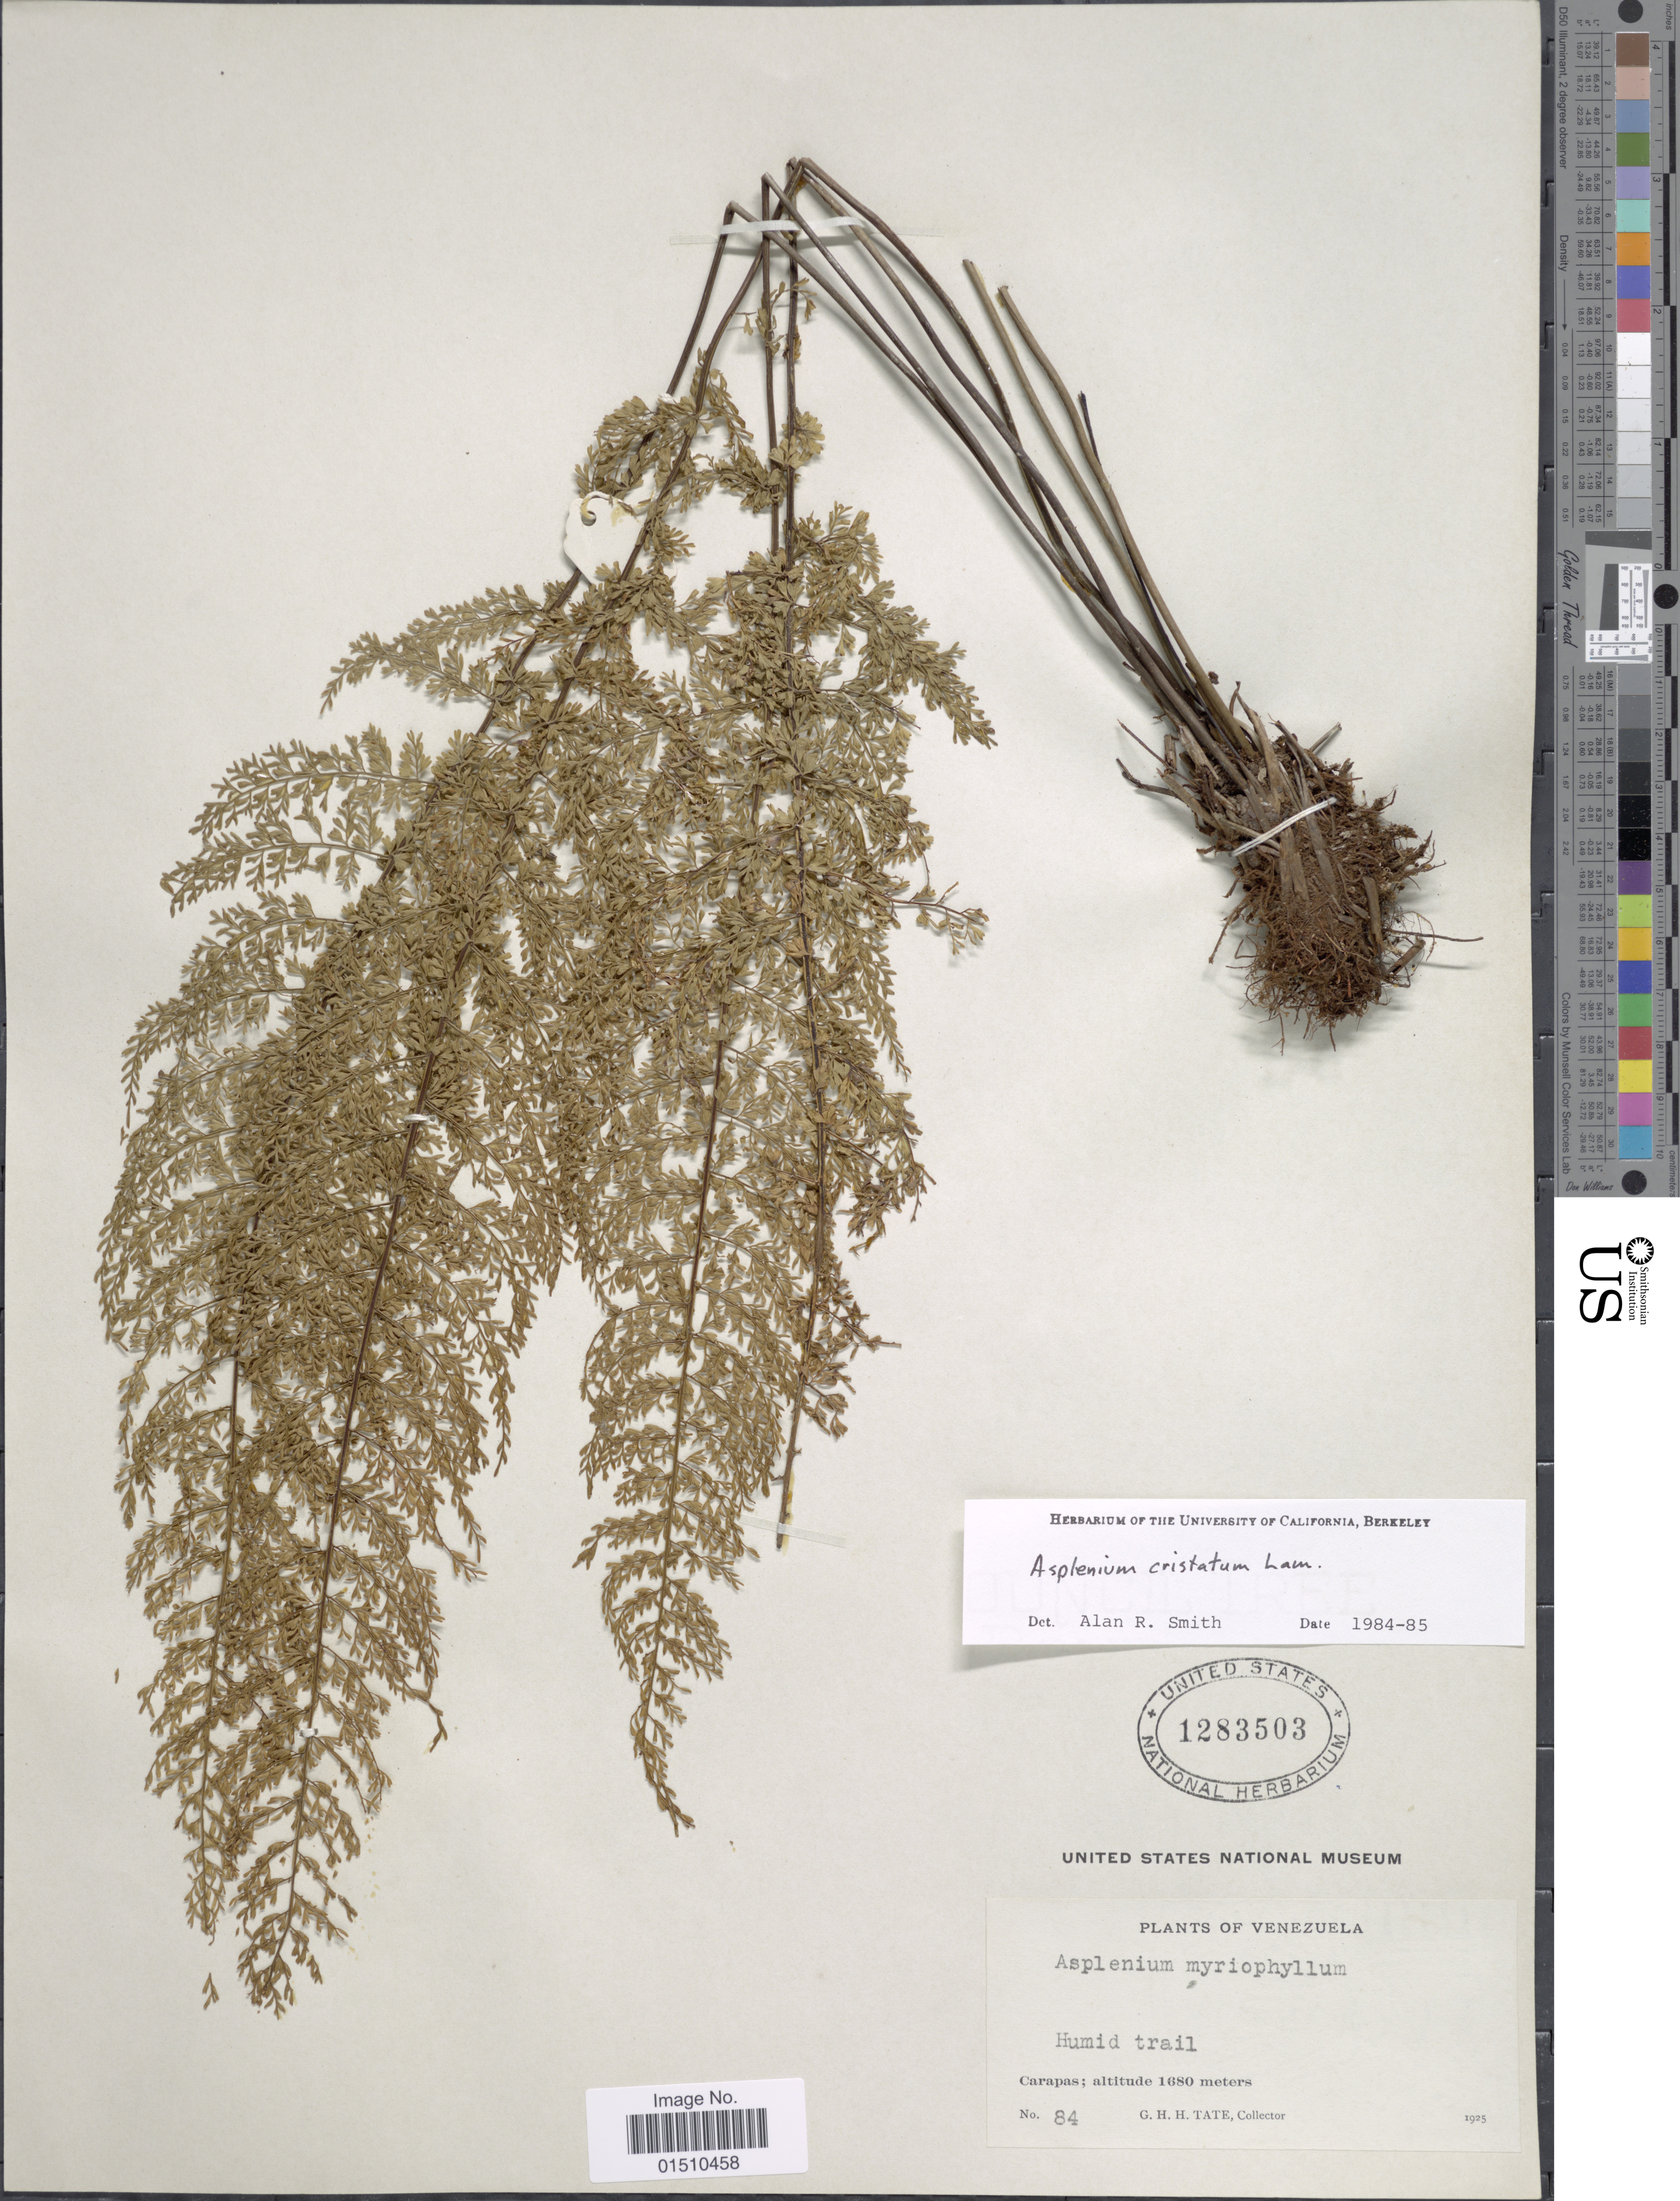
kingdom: Plantae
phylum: Tracheophyta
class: Polypodiopsida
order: Polypodiales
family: Aspleniaceae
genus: Asplenium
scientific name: Asplenium cristatum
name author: Lam.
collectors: G. Tate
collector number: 84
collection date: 1925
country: Venezuela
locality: Venezuela, Carapas.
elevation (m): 1680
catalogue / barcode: US 1283503